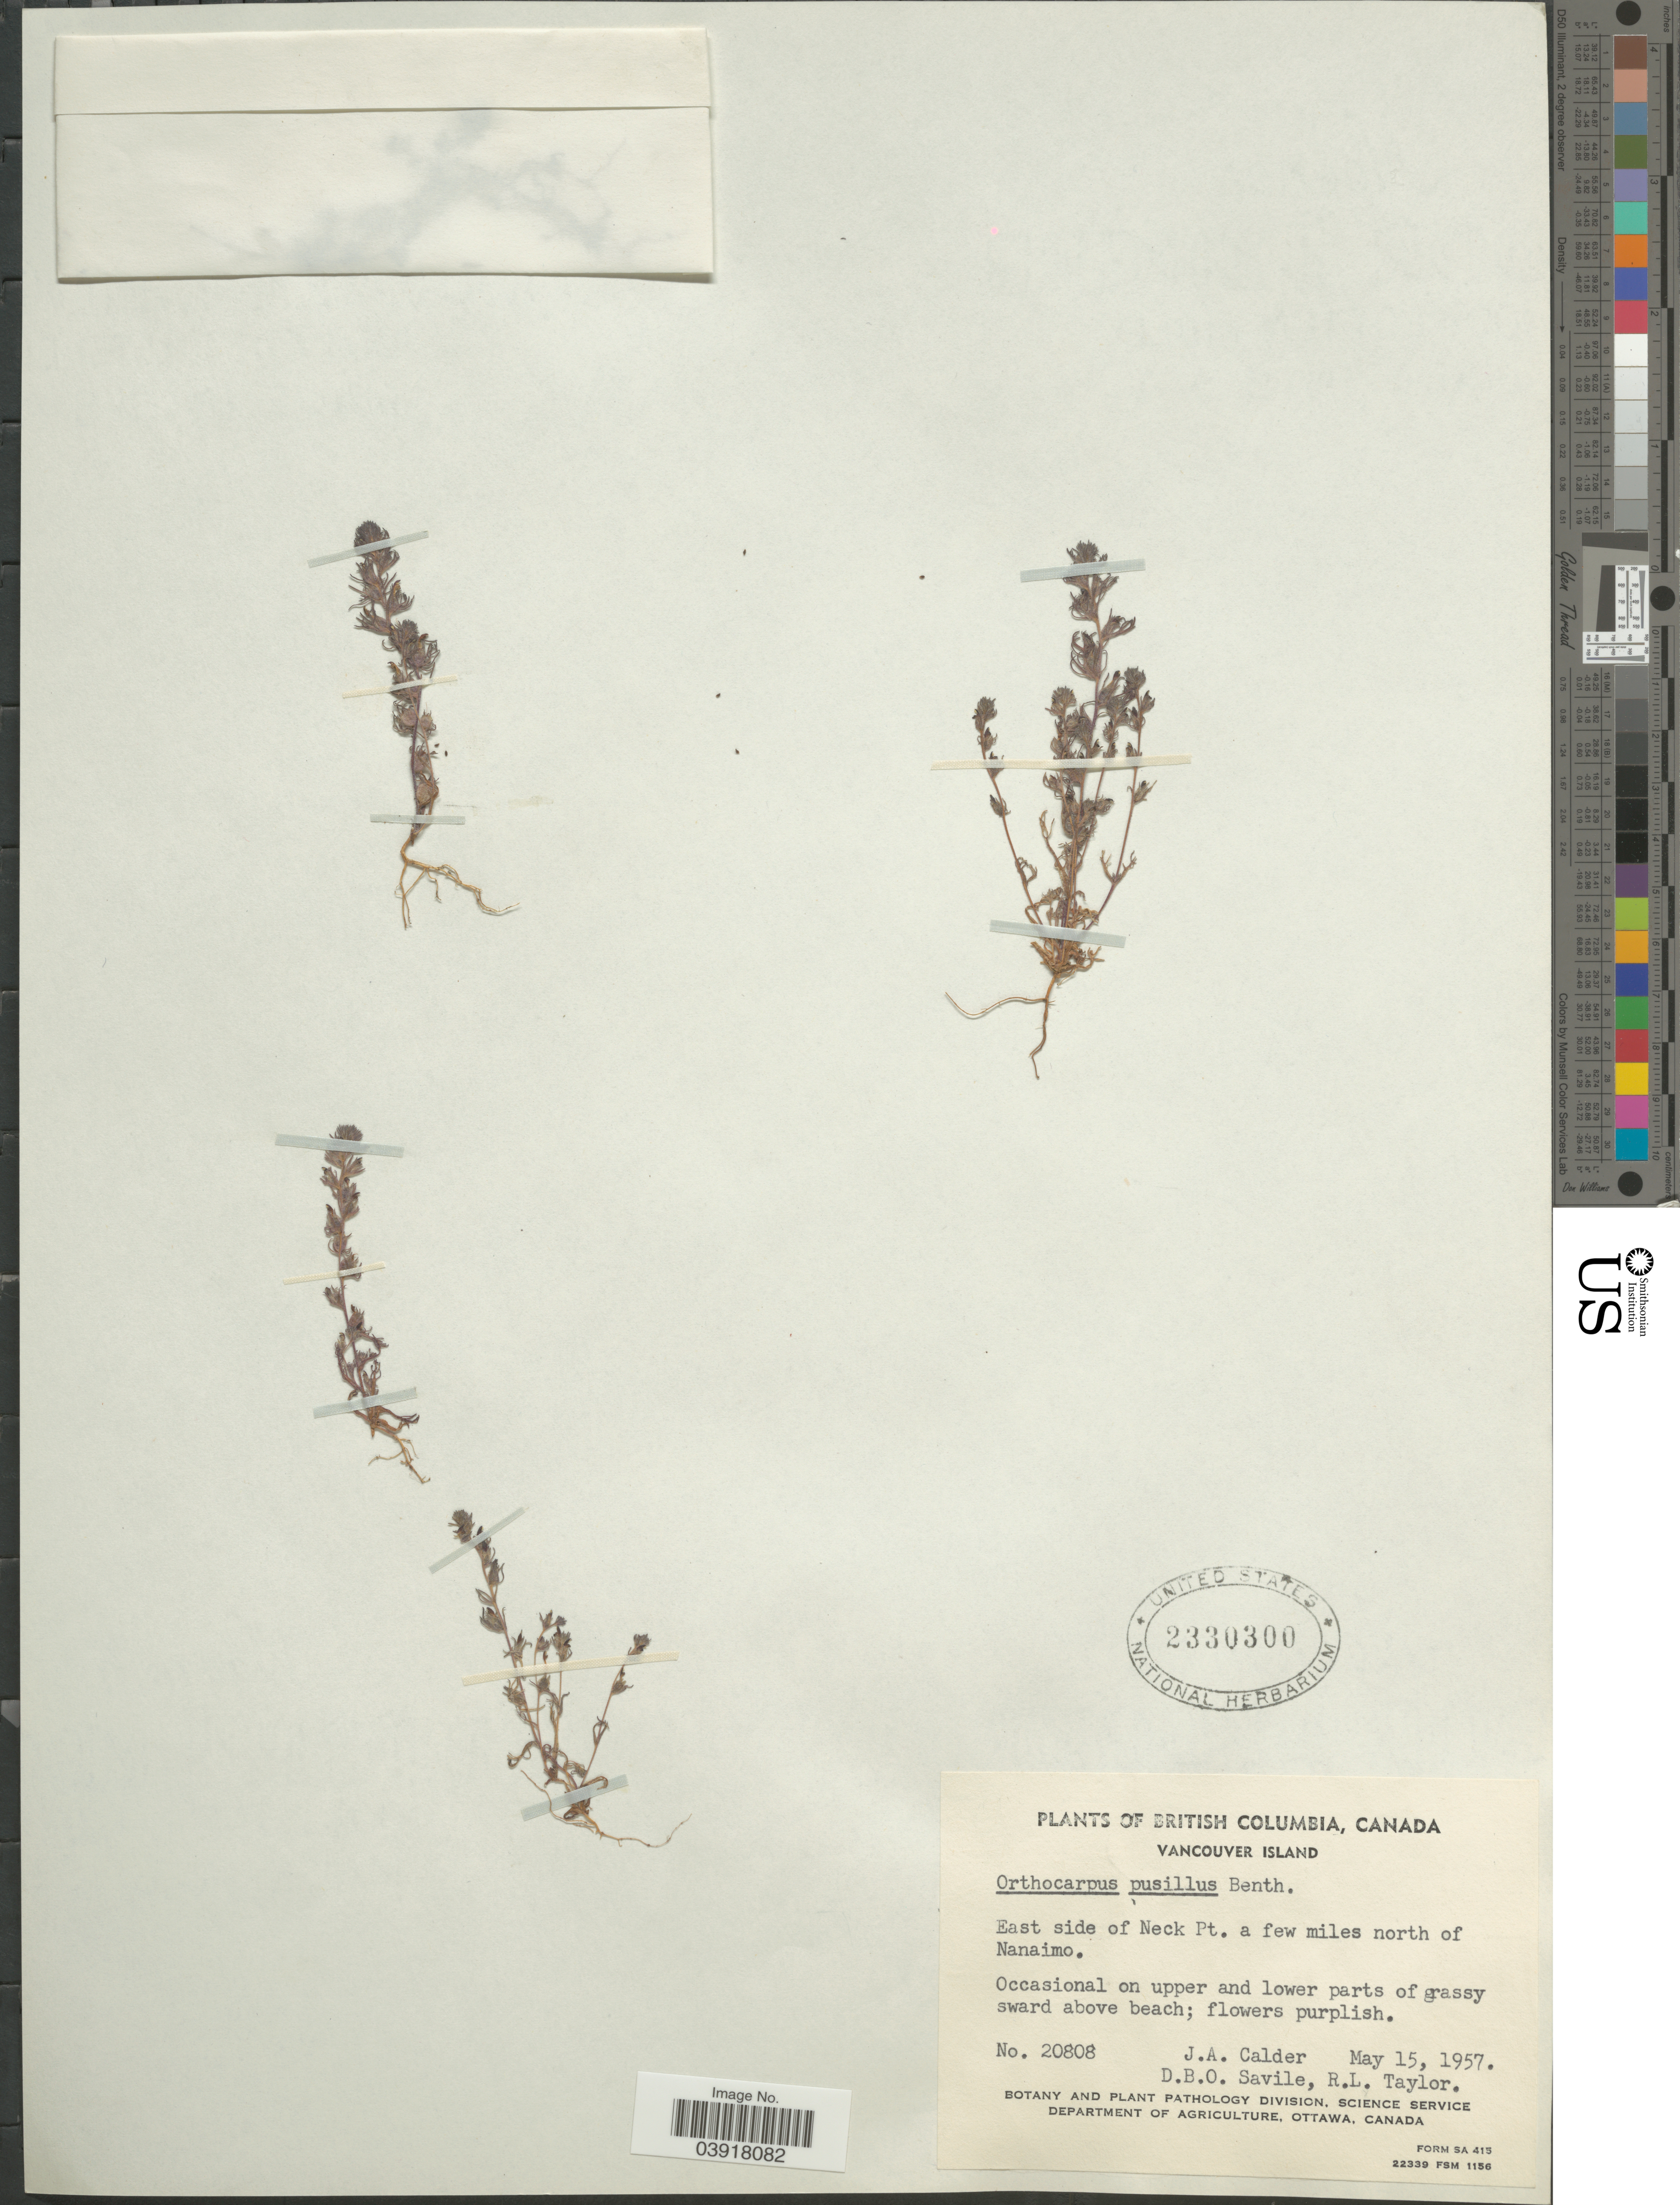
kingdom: Plantae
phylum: Tracheophyta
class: Magnoliopsida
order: Lamiales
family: Orobanchaceae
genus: Orthocarpus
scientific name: Orthocarpus pusillus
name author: Benth.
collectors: J. A. Calder, D. Savile & R. Taylor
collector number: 20808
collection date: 1957-05-15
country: Canada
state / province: British Columbia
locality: Vancouver Island. East side of Neck Pt. a few miles north of Nanaimo.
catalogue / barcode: US 2330300